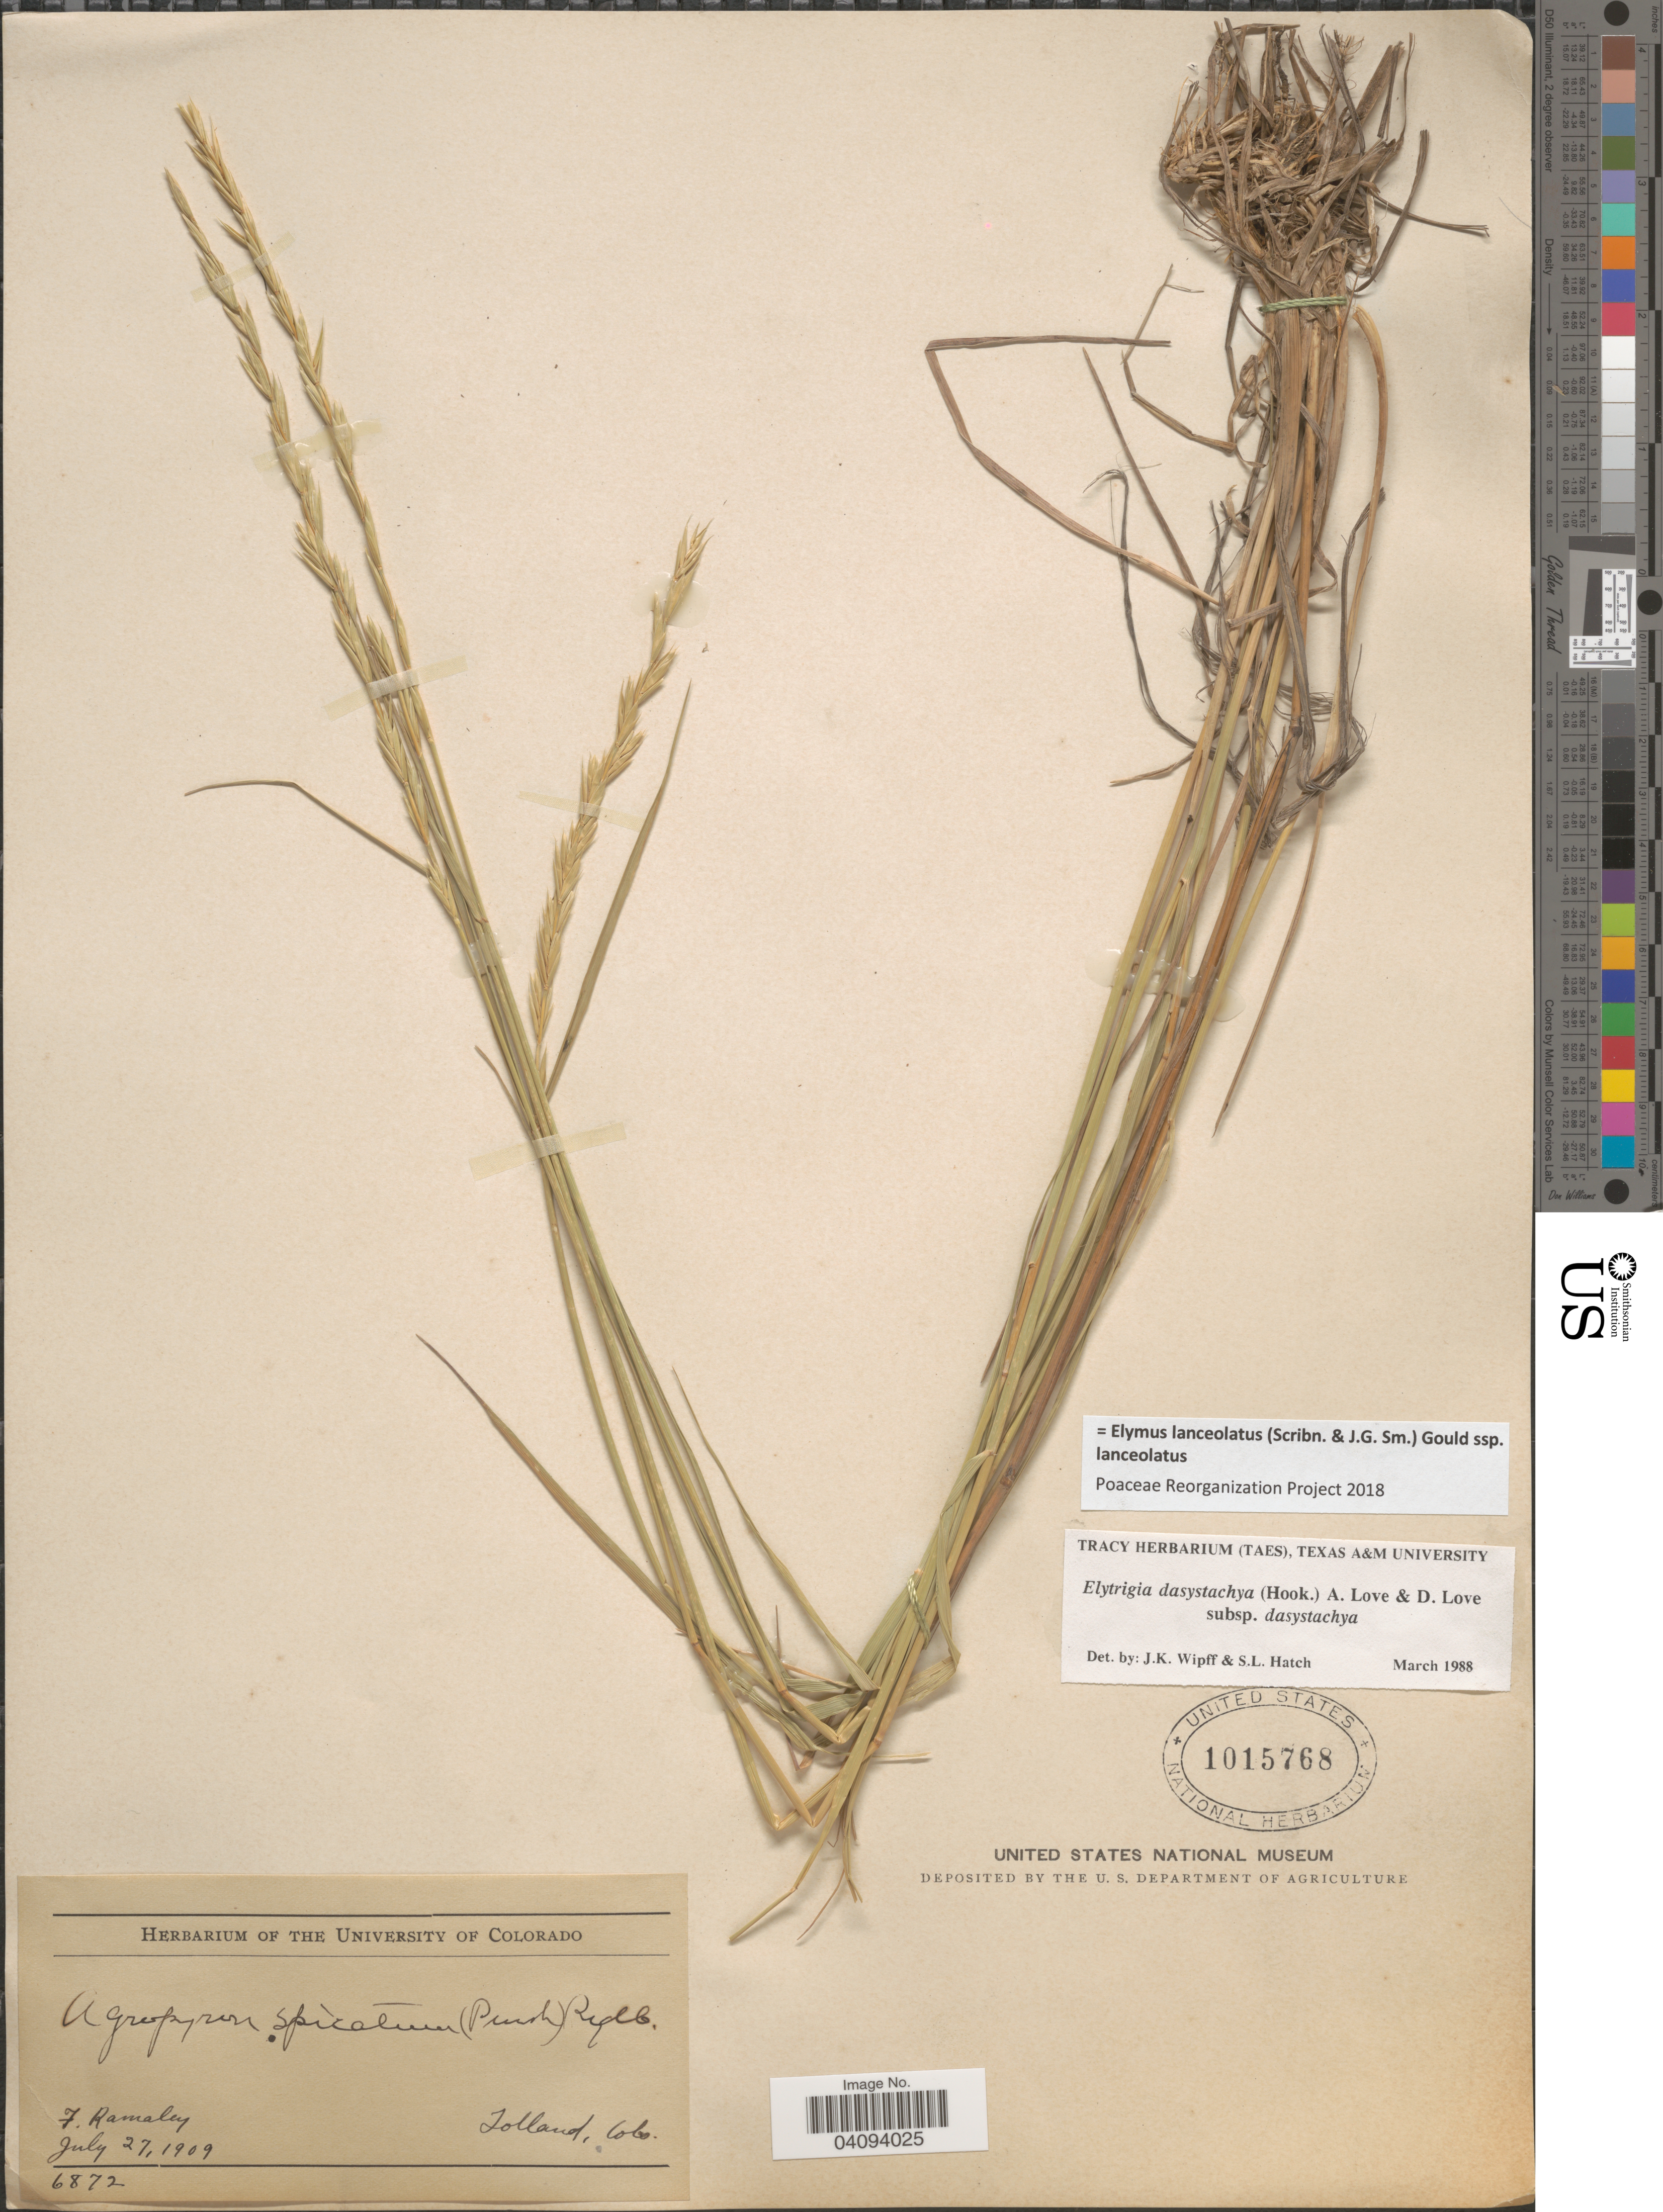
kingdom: Plantae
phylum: Tracheophyta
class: Liliopsida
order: Poales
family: Poaceae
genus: Elymus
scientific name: Elymus lanceolatus subsp. lanceolatus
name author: (Scribn. & J.G. Sm.) Gould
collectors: F. Ramaley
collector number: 6872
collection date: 1909-07-27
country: United States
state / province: Colorado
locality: Tolland.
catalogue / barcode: US 1015768